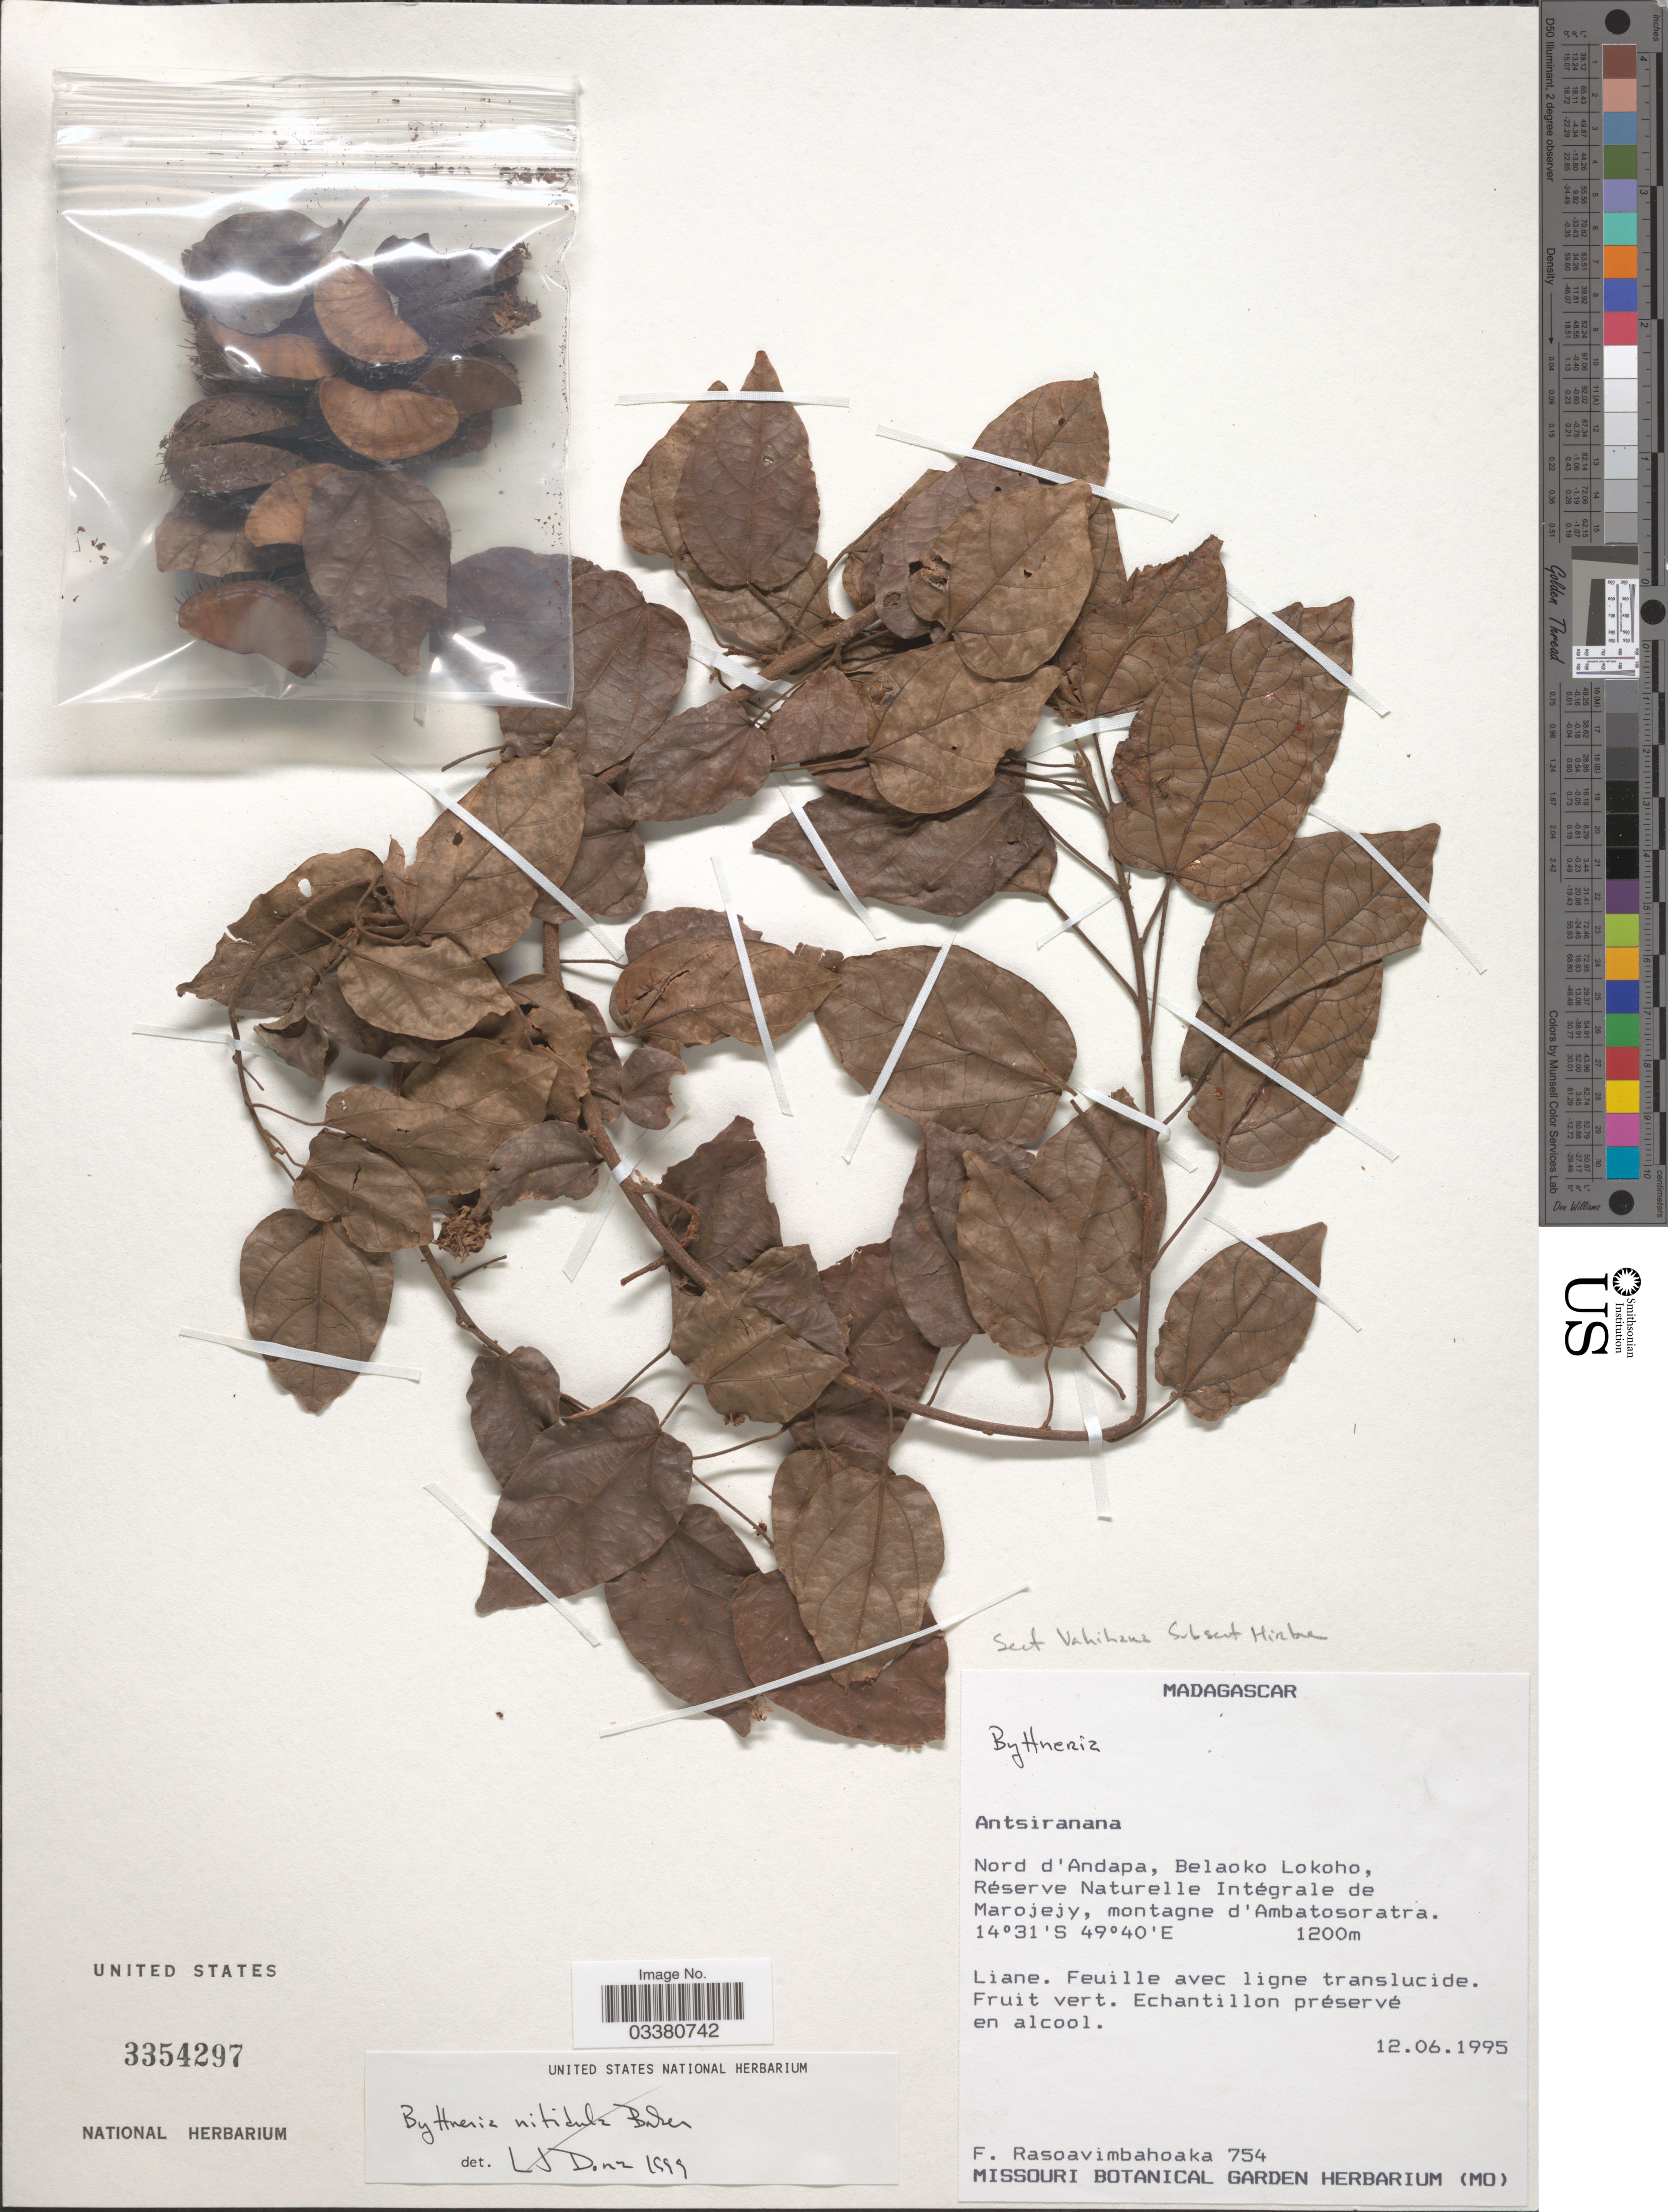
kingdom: Plantae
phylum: Tracheophyta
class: Magnoliopsida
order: Malvales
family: Malvaceae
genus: Byttneria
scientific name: Byttneria sp.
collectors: F. Rasoavimbahoaka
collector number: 754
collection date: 1995-06-12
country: Madagascar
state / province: Sava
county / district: Andapa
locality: Nord d'Andapa, Belaoko Lokoho, Réserve Naturelle Intégrale de Marojejy, montagne d'Ambatosoratra.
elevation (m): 1200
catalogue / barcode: US 3354297